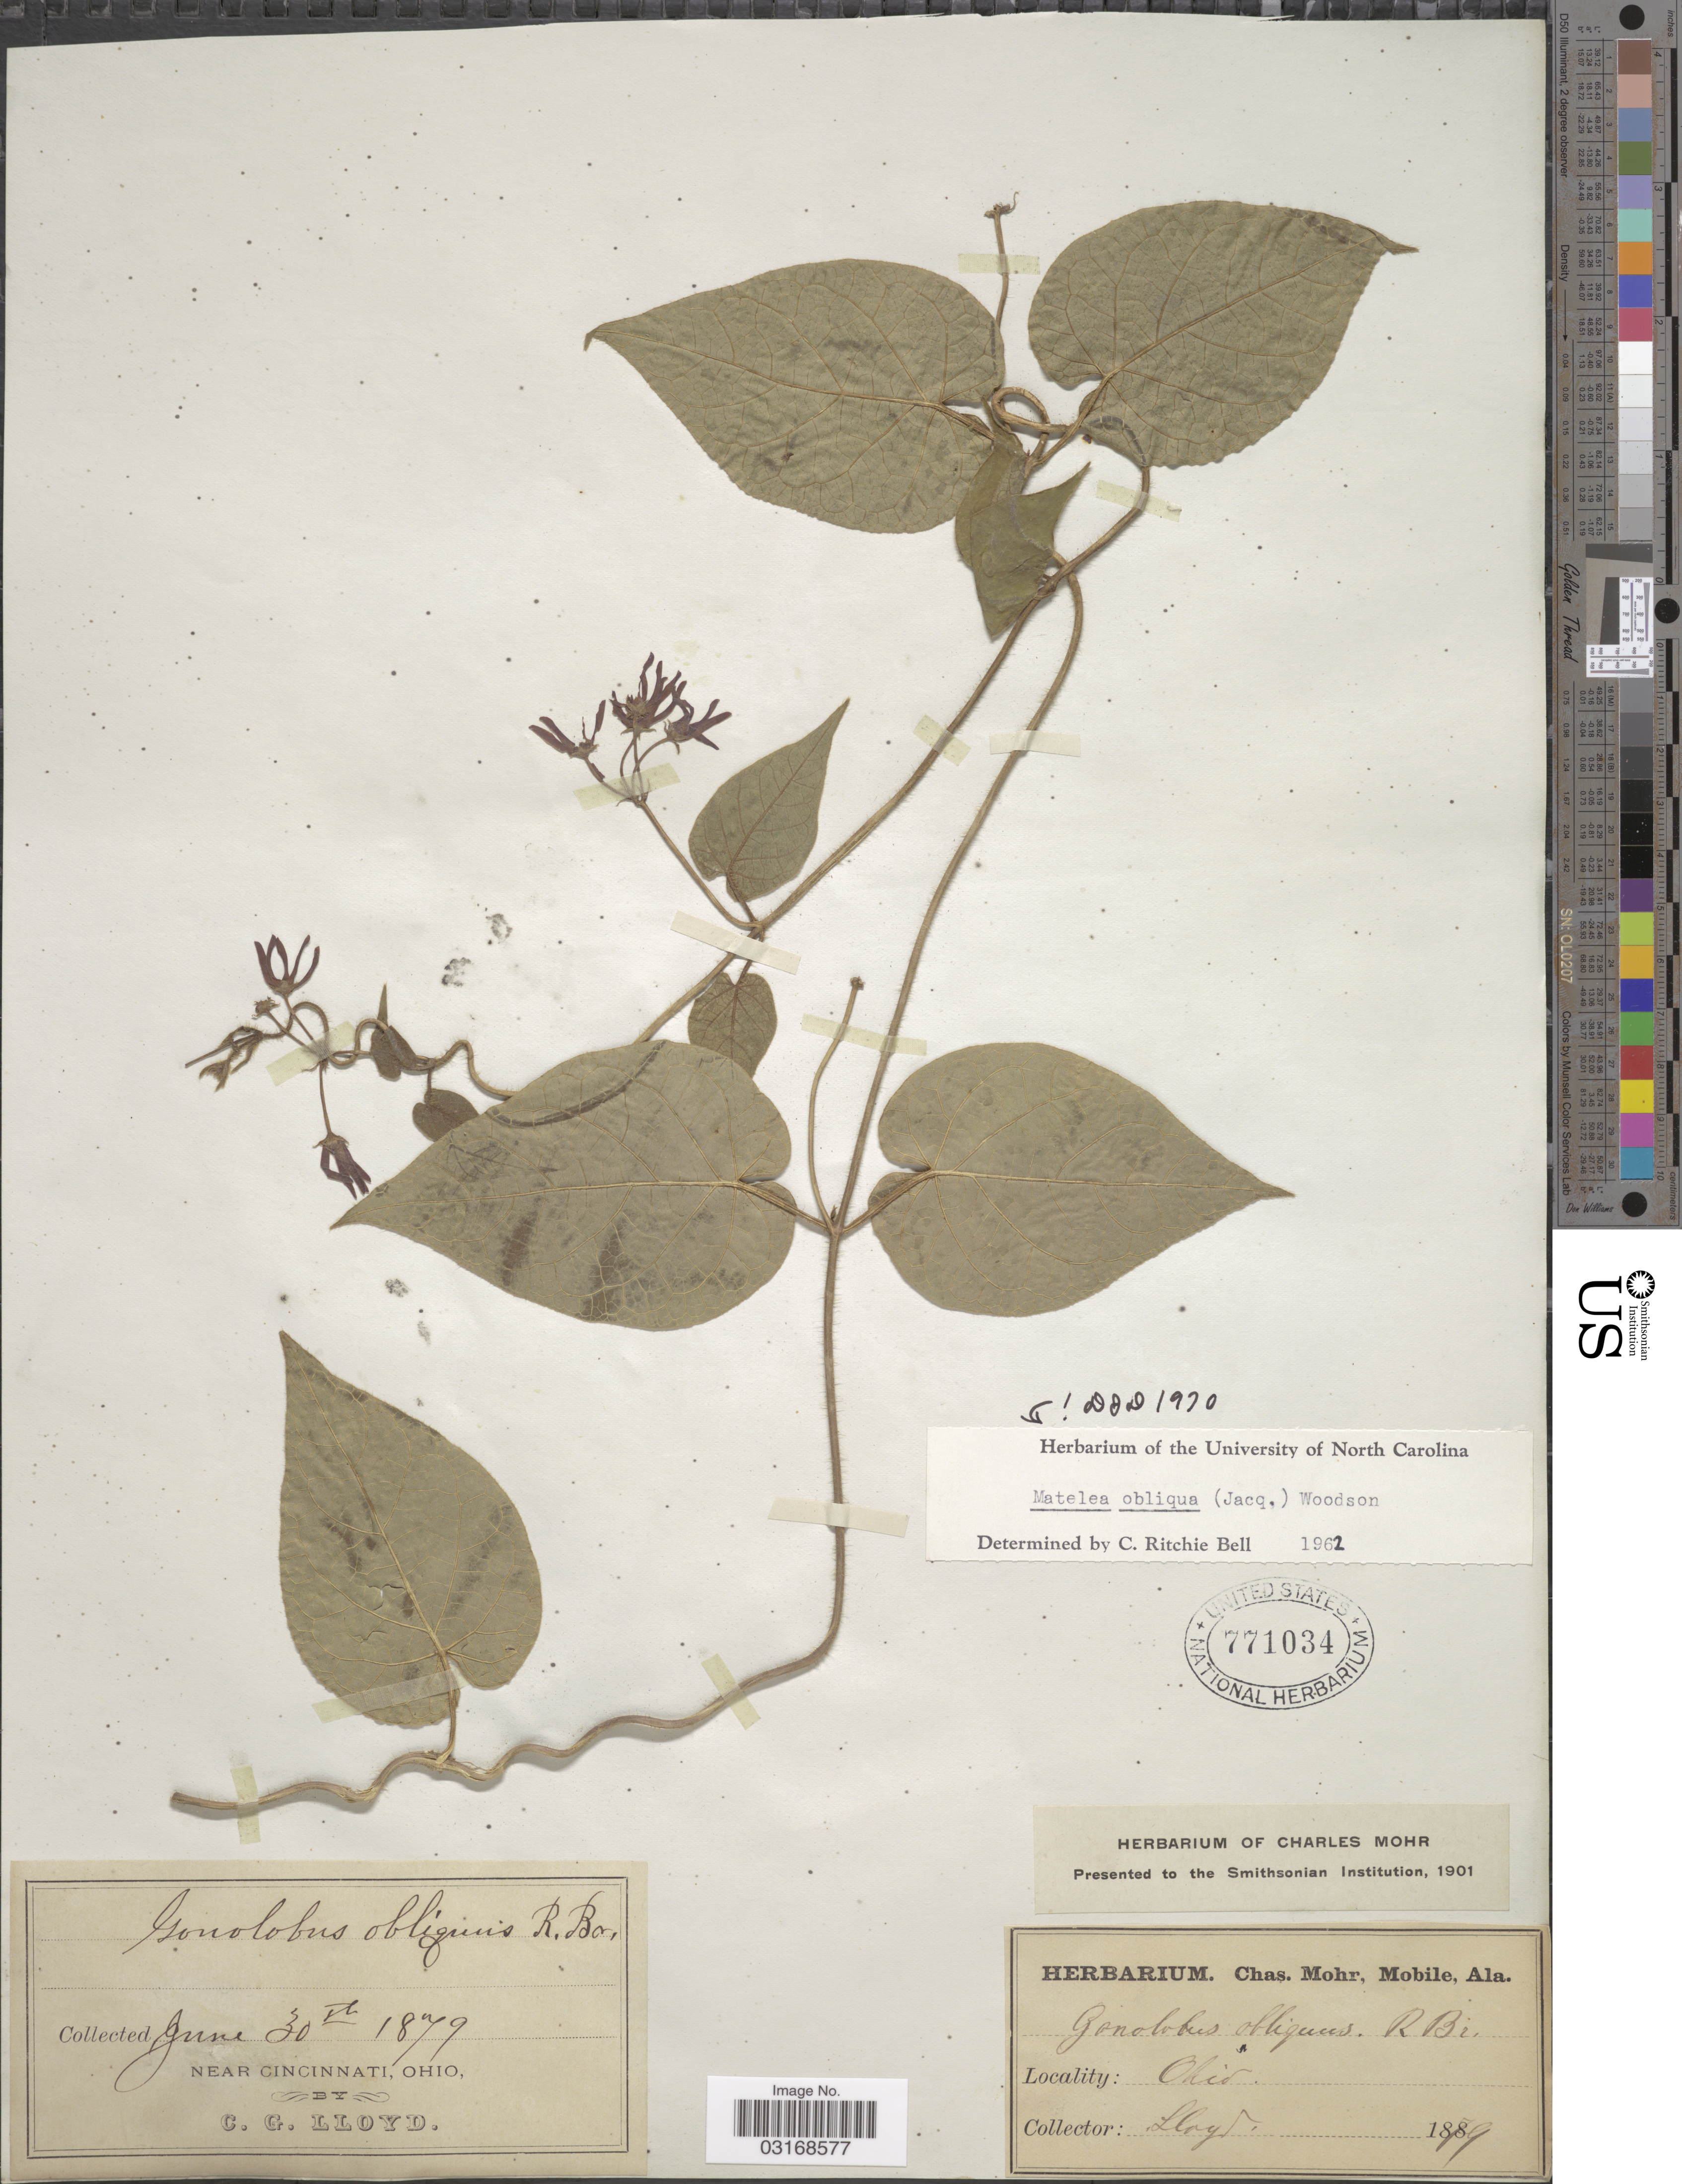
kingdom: Plantae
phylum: Tracheophyta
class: Magnoliopsida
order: Gentianales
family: Apocynaceae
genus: Matelea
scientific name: Matelea obliqua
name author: (Jacq.) Woodson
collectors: C. G. Lloyd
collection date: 1879-06-30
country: United States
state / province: Ohio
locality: Near Cincinnati.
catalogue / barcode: US 771034